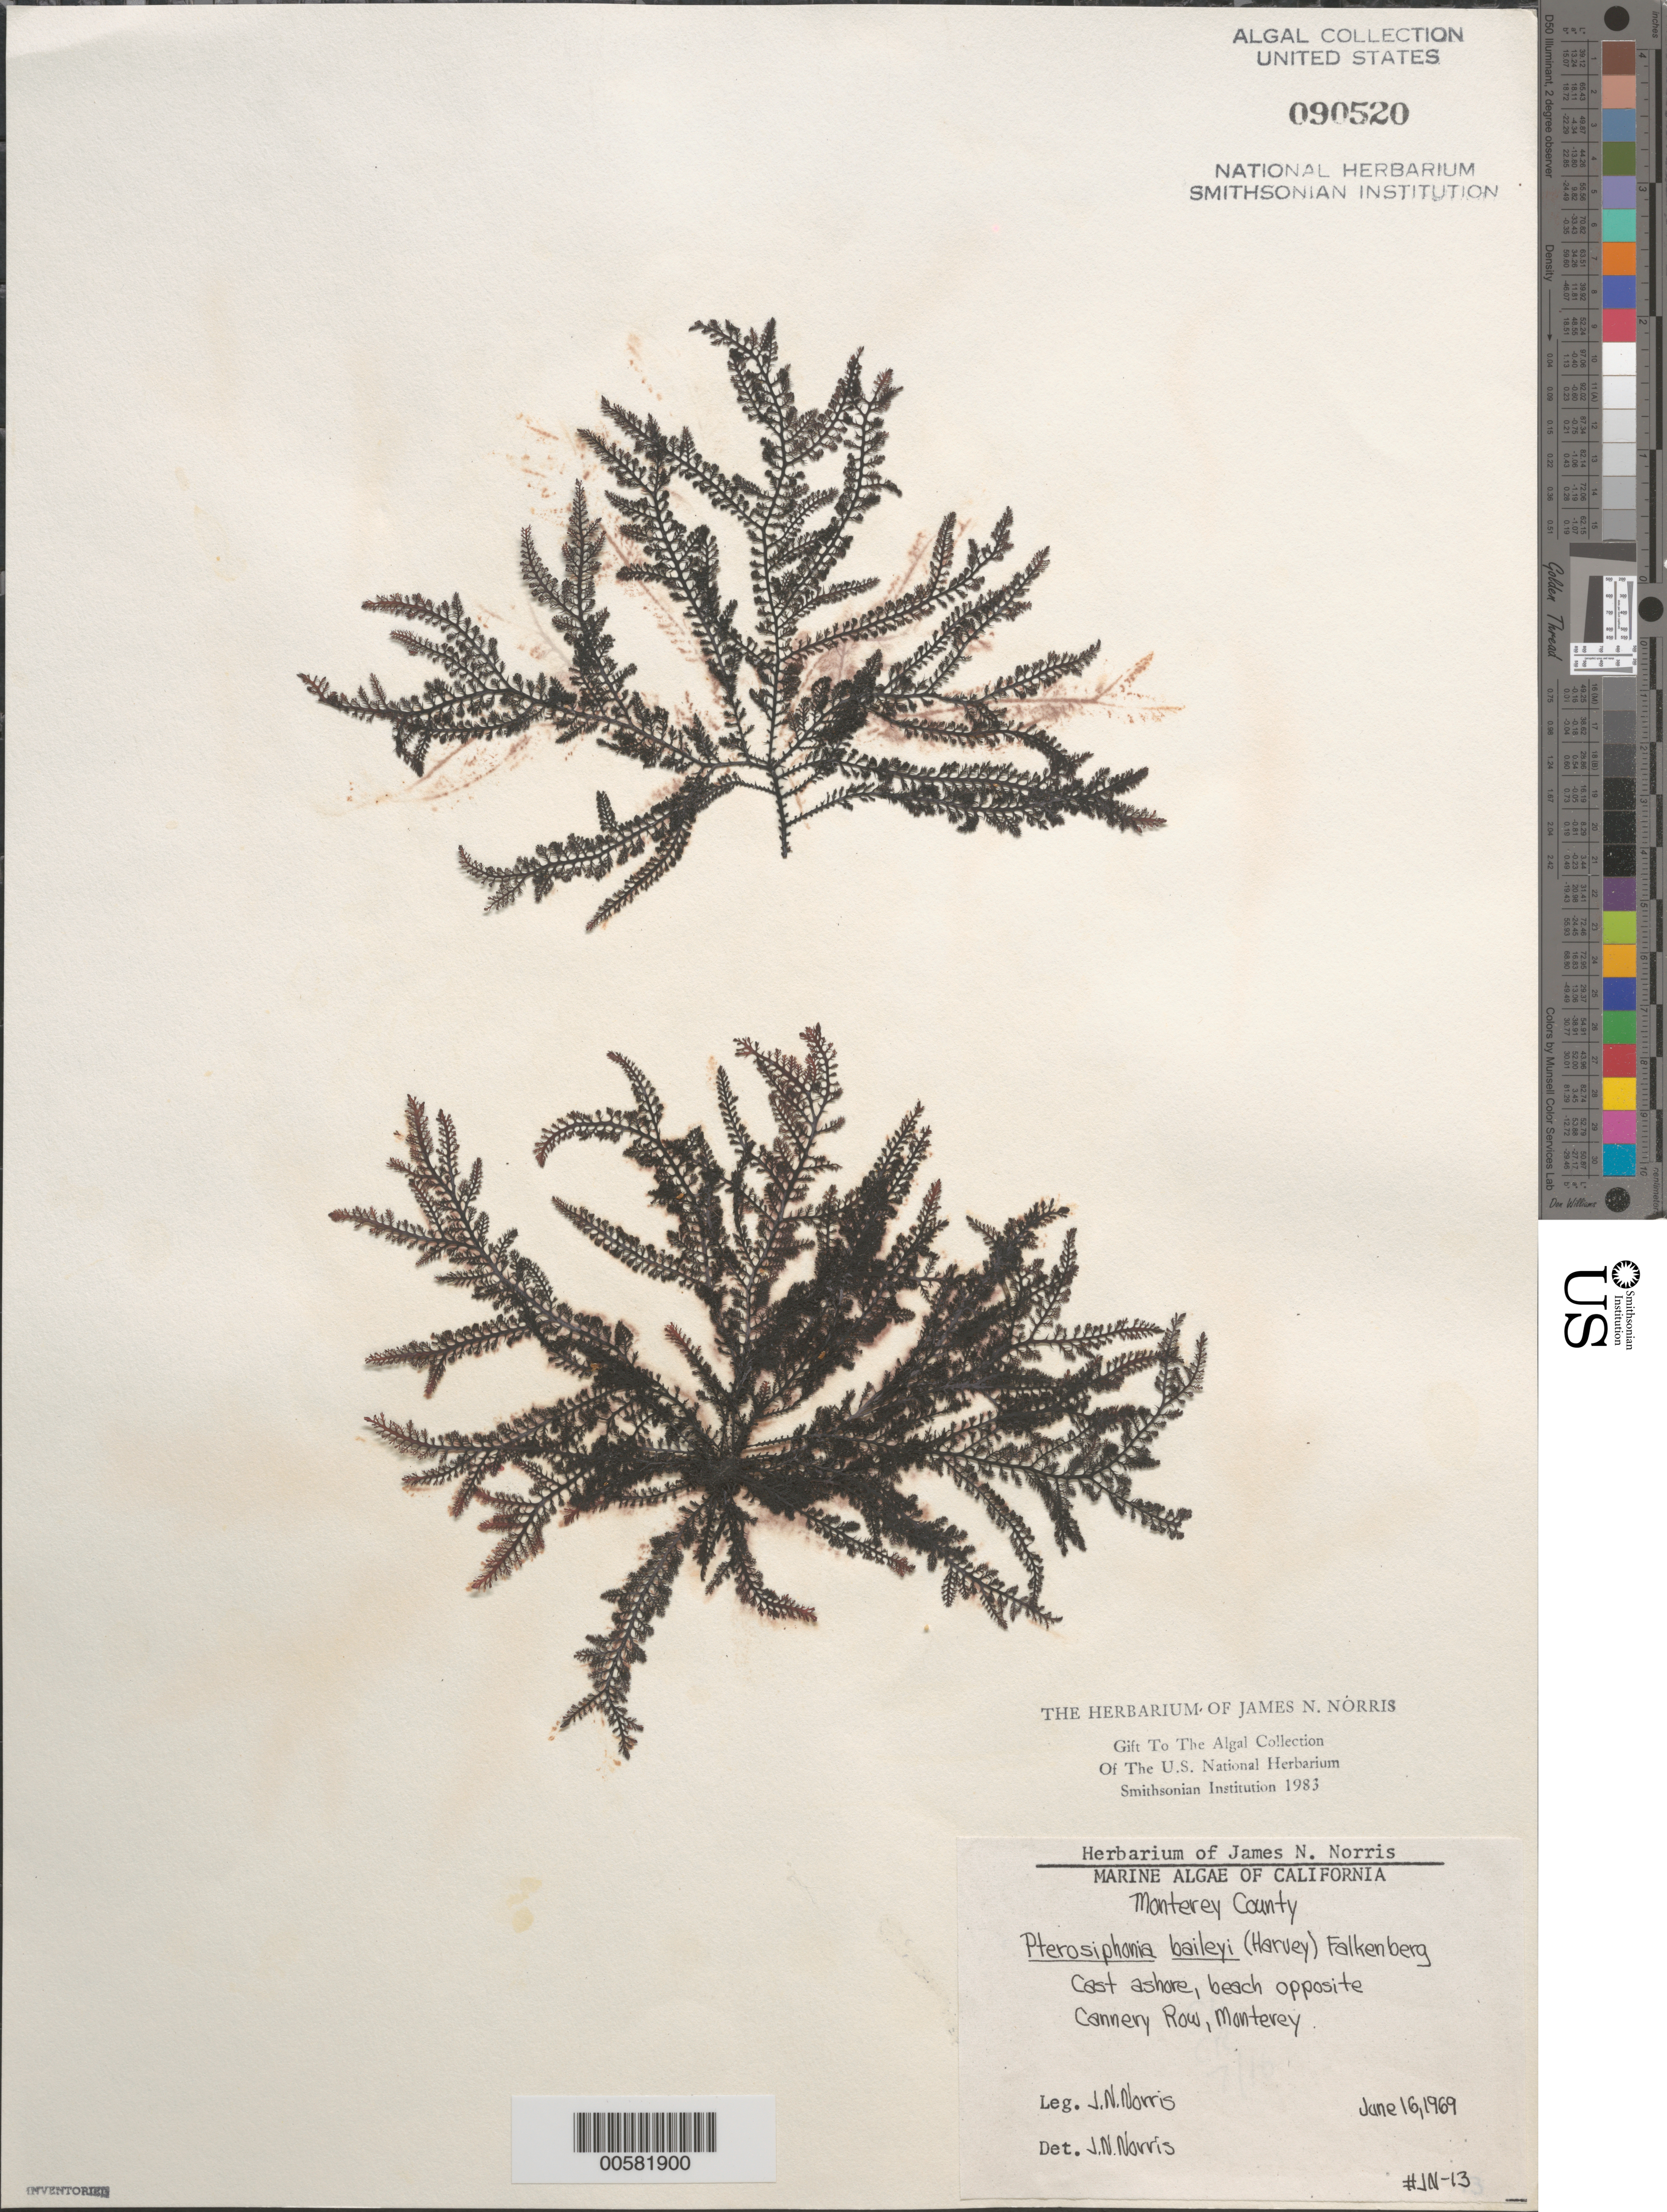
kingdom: Plantae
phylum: Rhodophyta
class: Florideophyceae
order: Ceramiales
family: Rhodomelaceae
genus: Symphyocladiella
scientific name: Symphyocladiella baileyi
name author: (Harvey) D.E.Bustamante et al.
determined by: Algae name updating Project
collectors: J. N. Norris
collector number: JN-13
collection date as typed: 16 Jun 1969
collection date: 1969-06-16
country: United States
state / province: California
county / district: Monterey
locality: Monterey, near Cannery Row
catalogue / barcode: US 90520